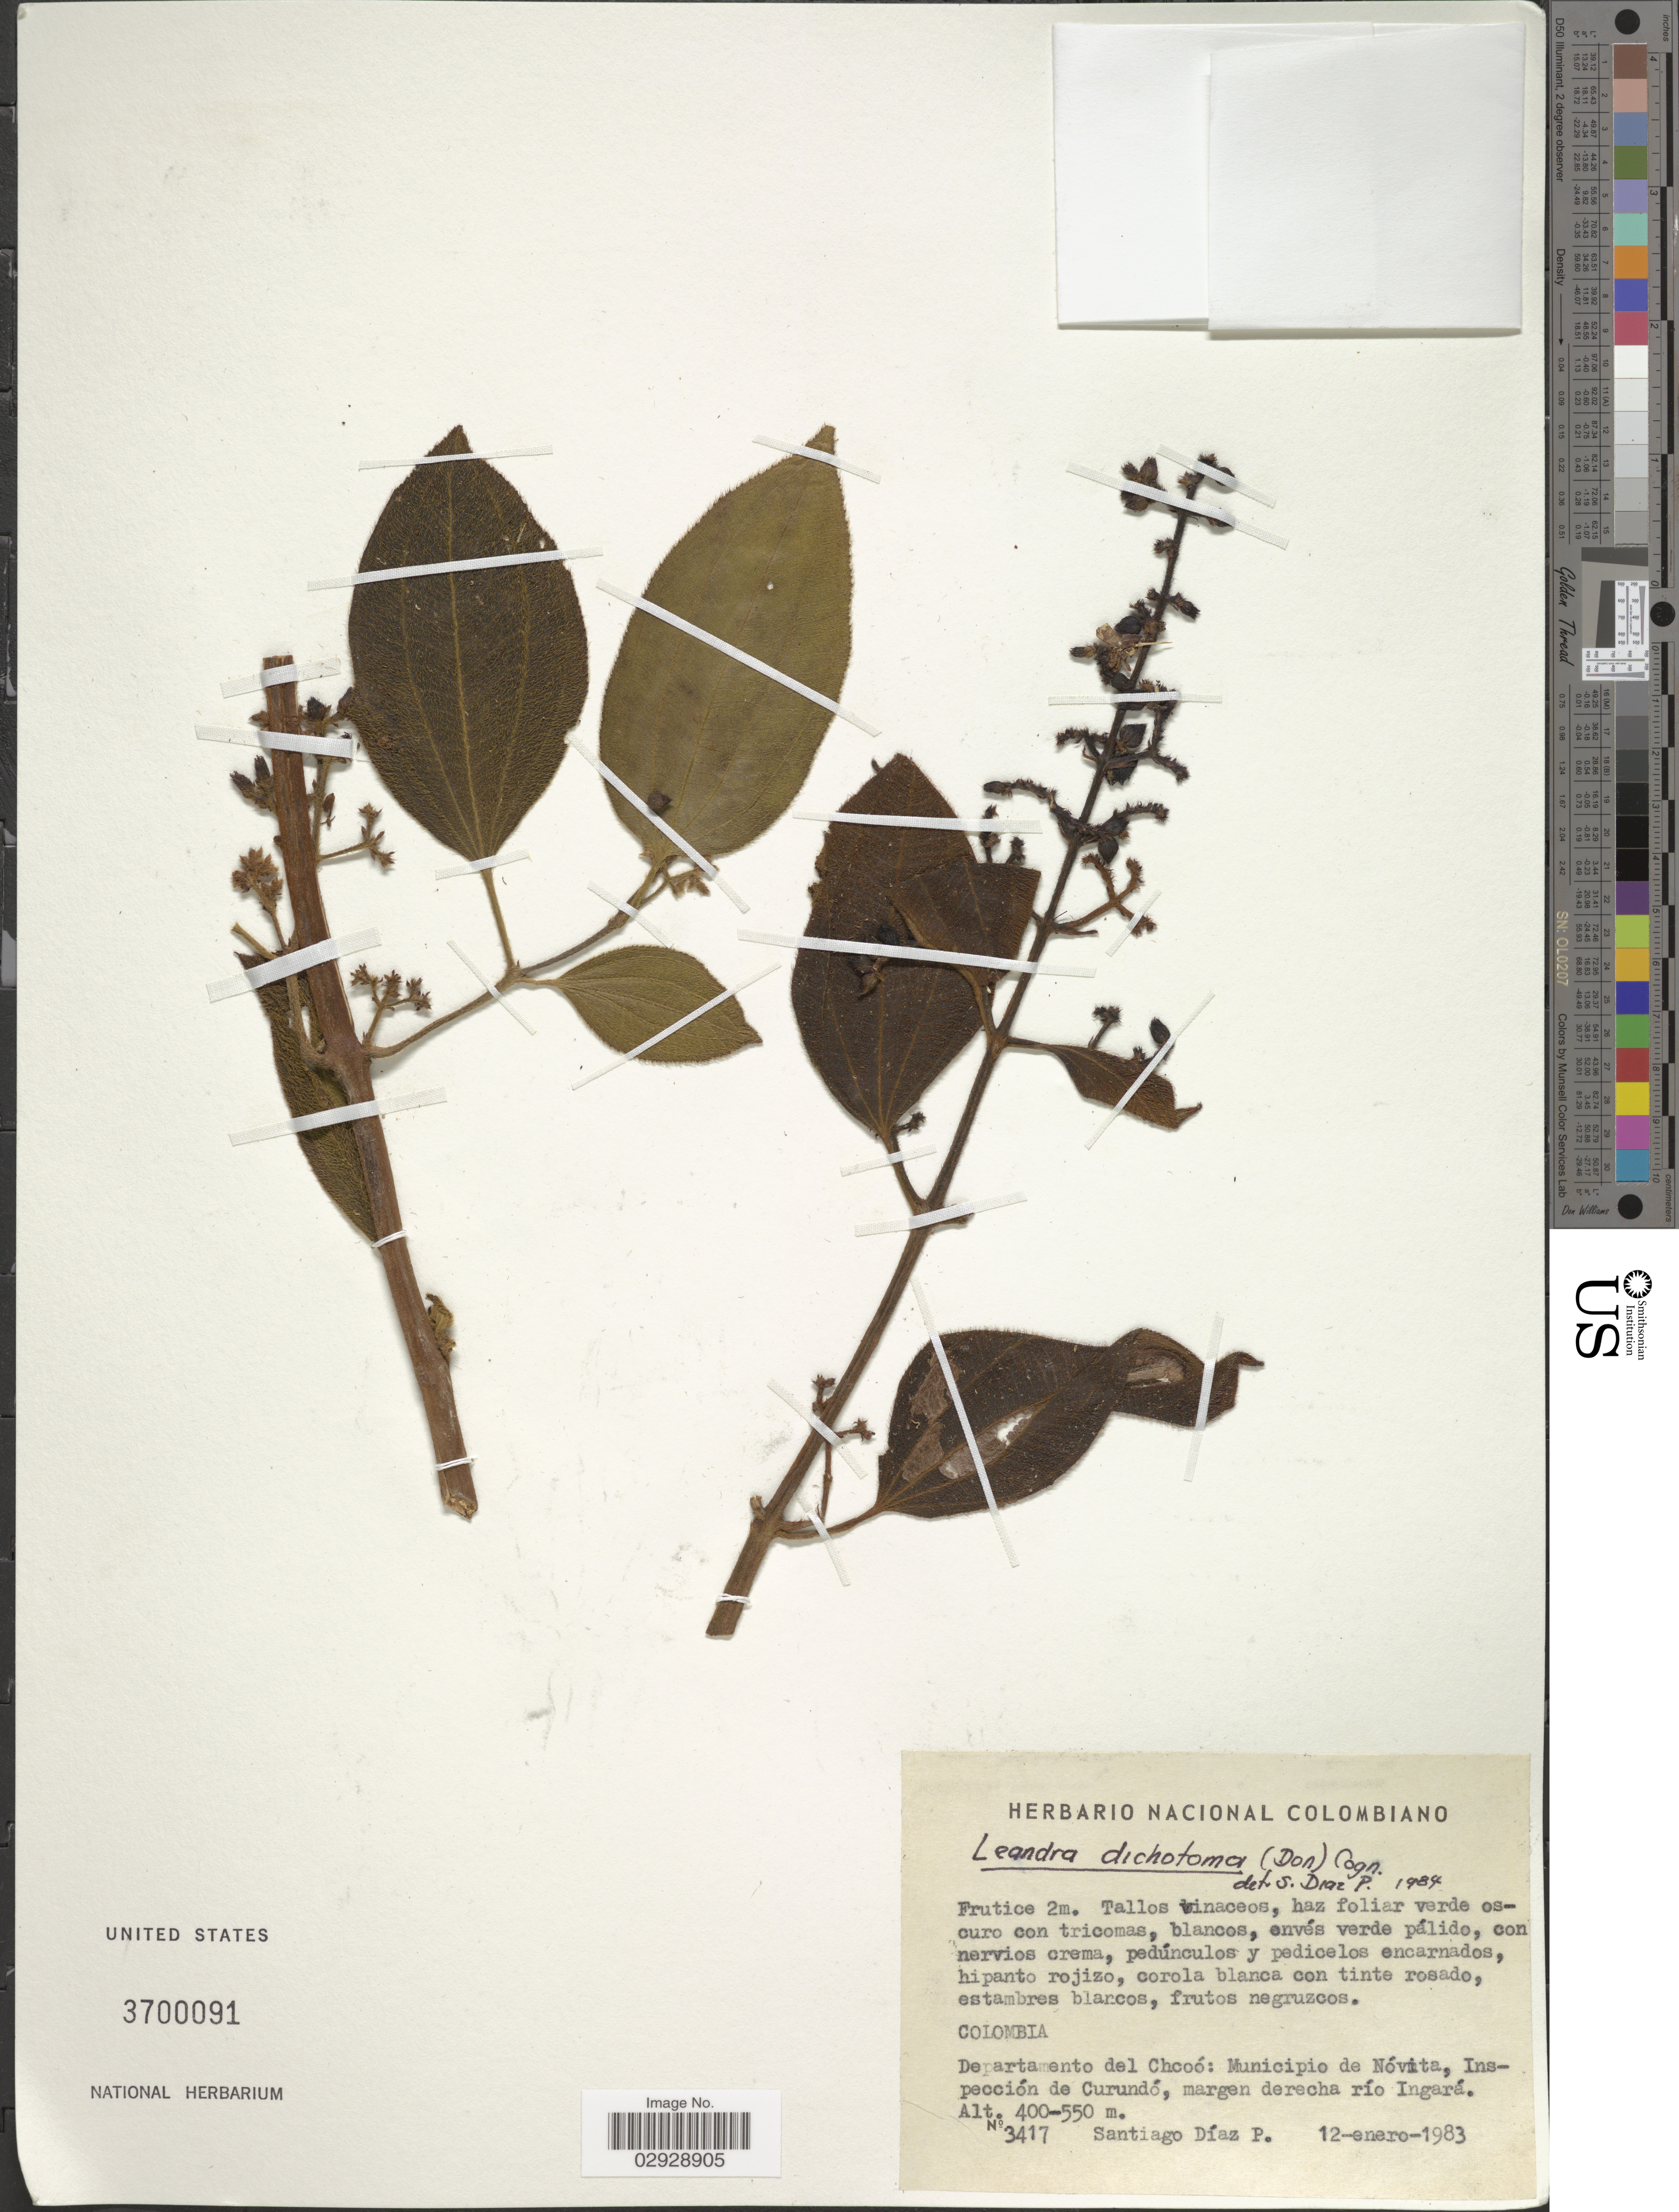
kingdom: Plantae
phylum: Tracheophyta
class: Magnoliopsida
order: Myrtales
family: Melastomataceae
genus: Leandra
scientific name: Leandra dichotoma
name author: (D. Don) Cogn.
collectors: S. Diaz P.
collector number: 3417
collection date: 1983-01-12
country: Colombia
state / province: Chocó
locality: Departamento del Chocó: Municipio de Nóvita, Ispección de Curundó, margen derecha río Ingará.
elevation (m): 400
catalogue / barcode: US 3700091